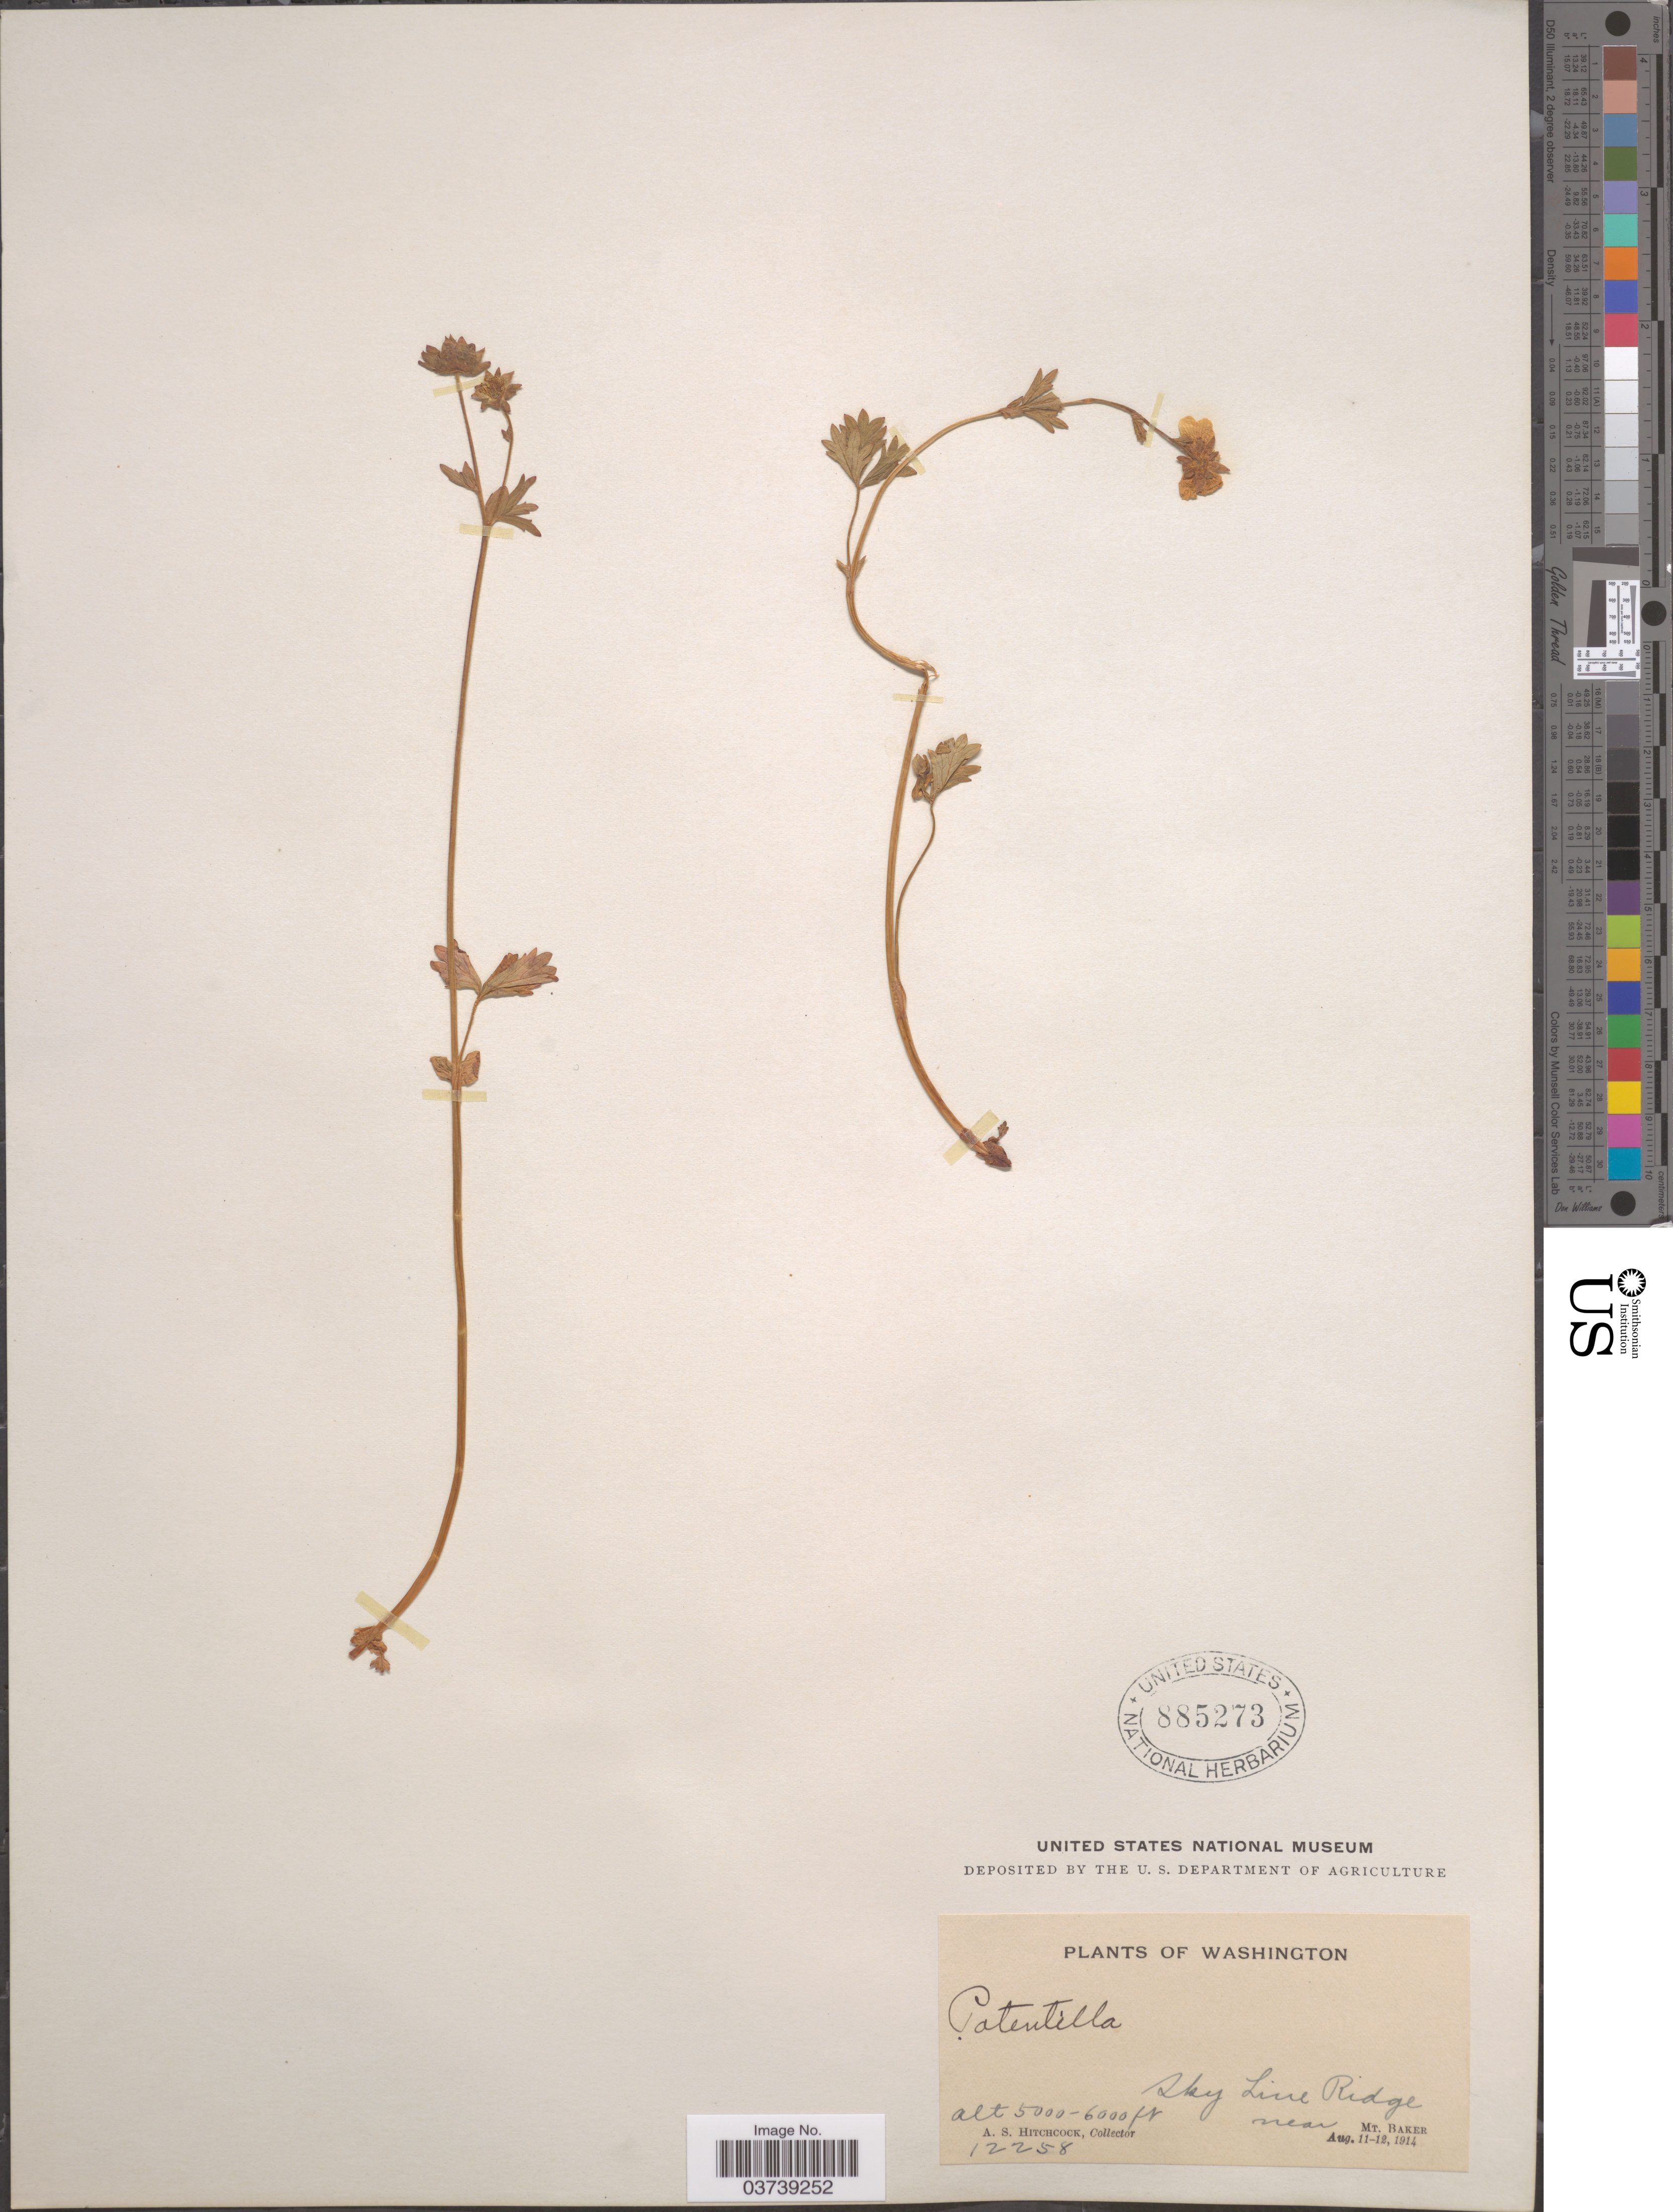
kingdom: Plantae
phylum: Tracheophyta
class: Magnoliopsida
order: Rosales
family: Rosaceae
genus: Potentilla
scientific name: Potentilla flabellifolia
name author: Hook. ex Torr. & A. Gray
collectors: A. S. Hitchcock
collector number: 12258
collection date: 1914-08-11/1914-08-12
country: United States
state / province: Washington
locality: Sky Line Ridge near Mt. Baker.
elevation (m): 1524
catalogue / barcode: US 885273